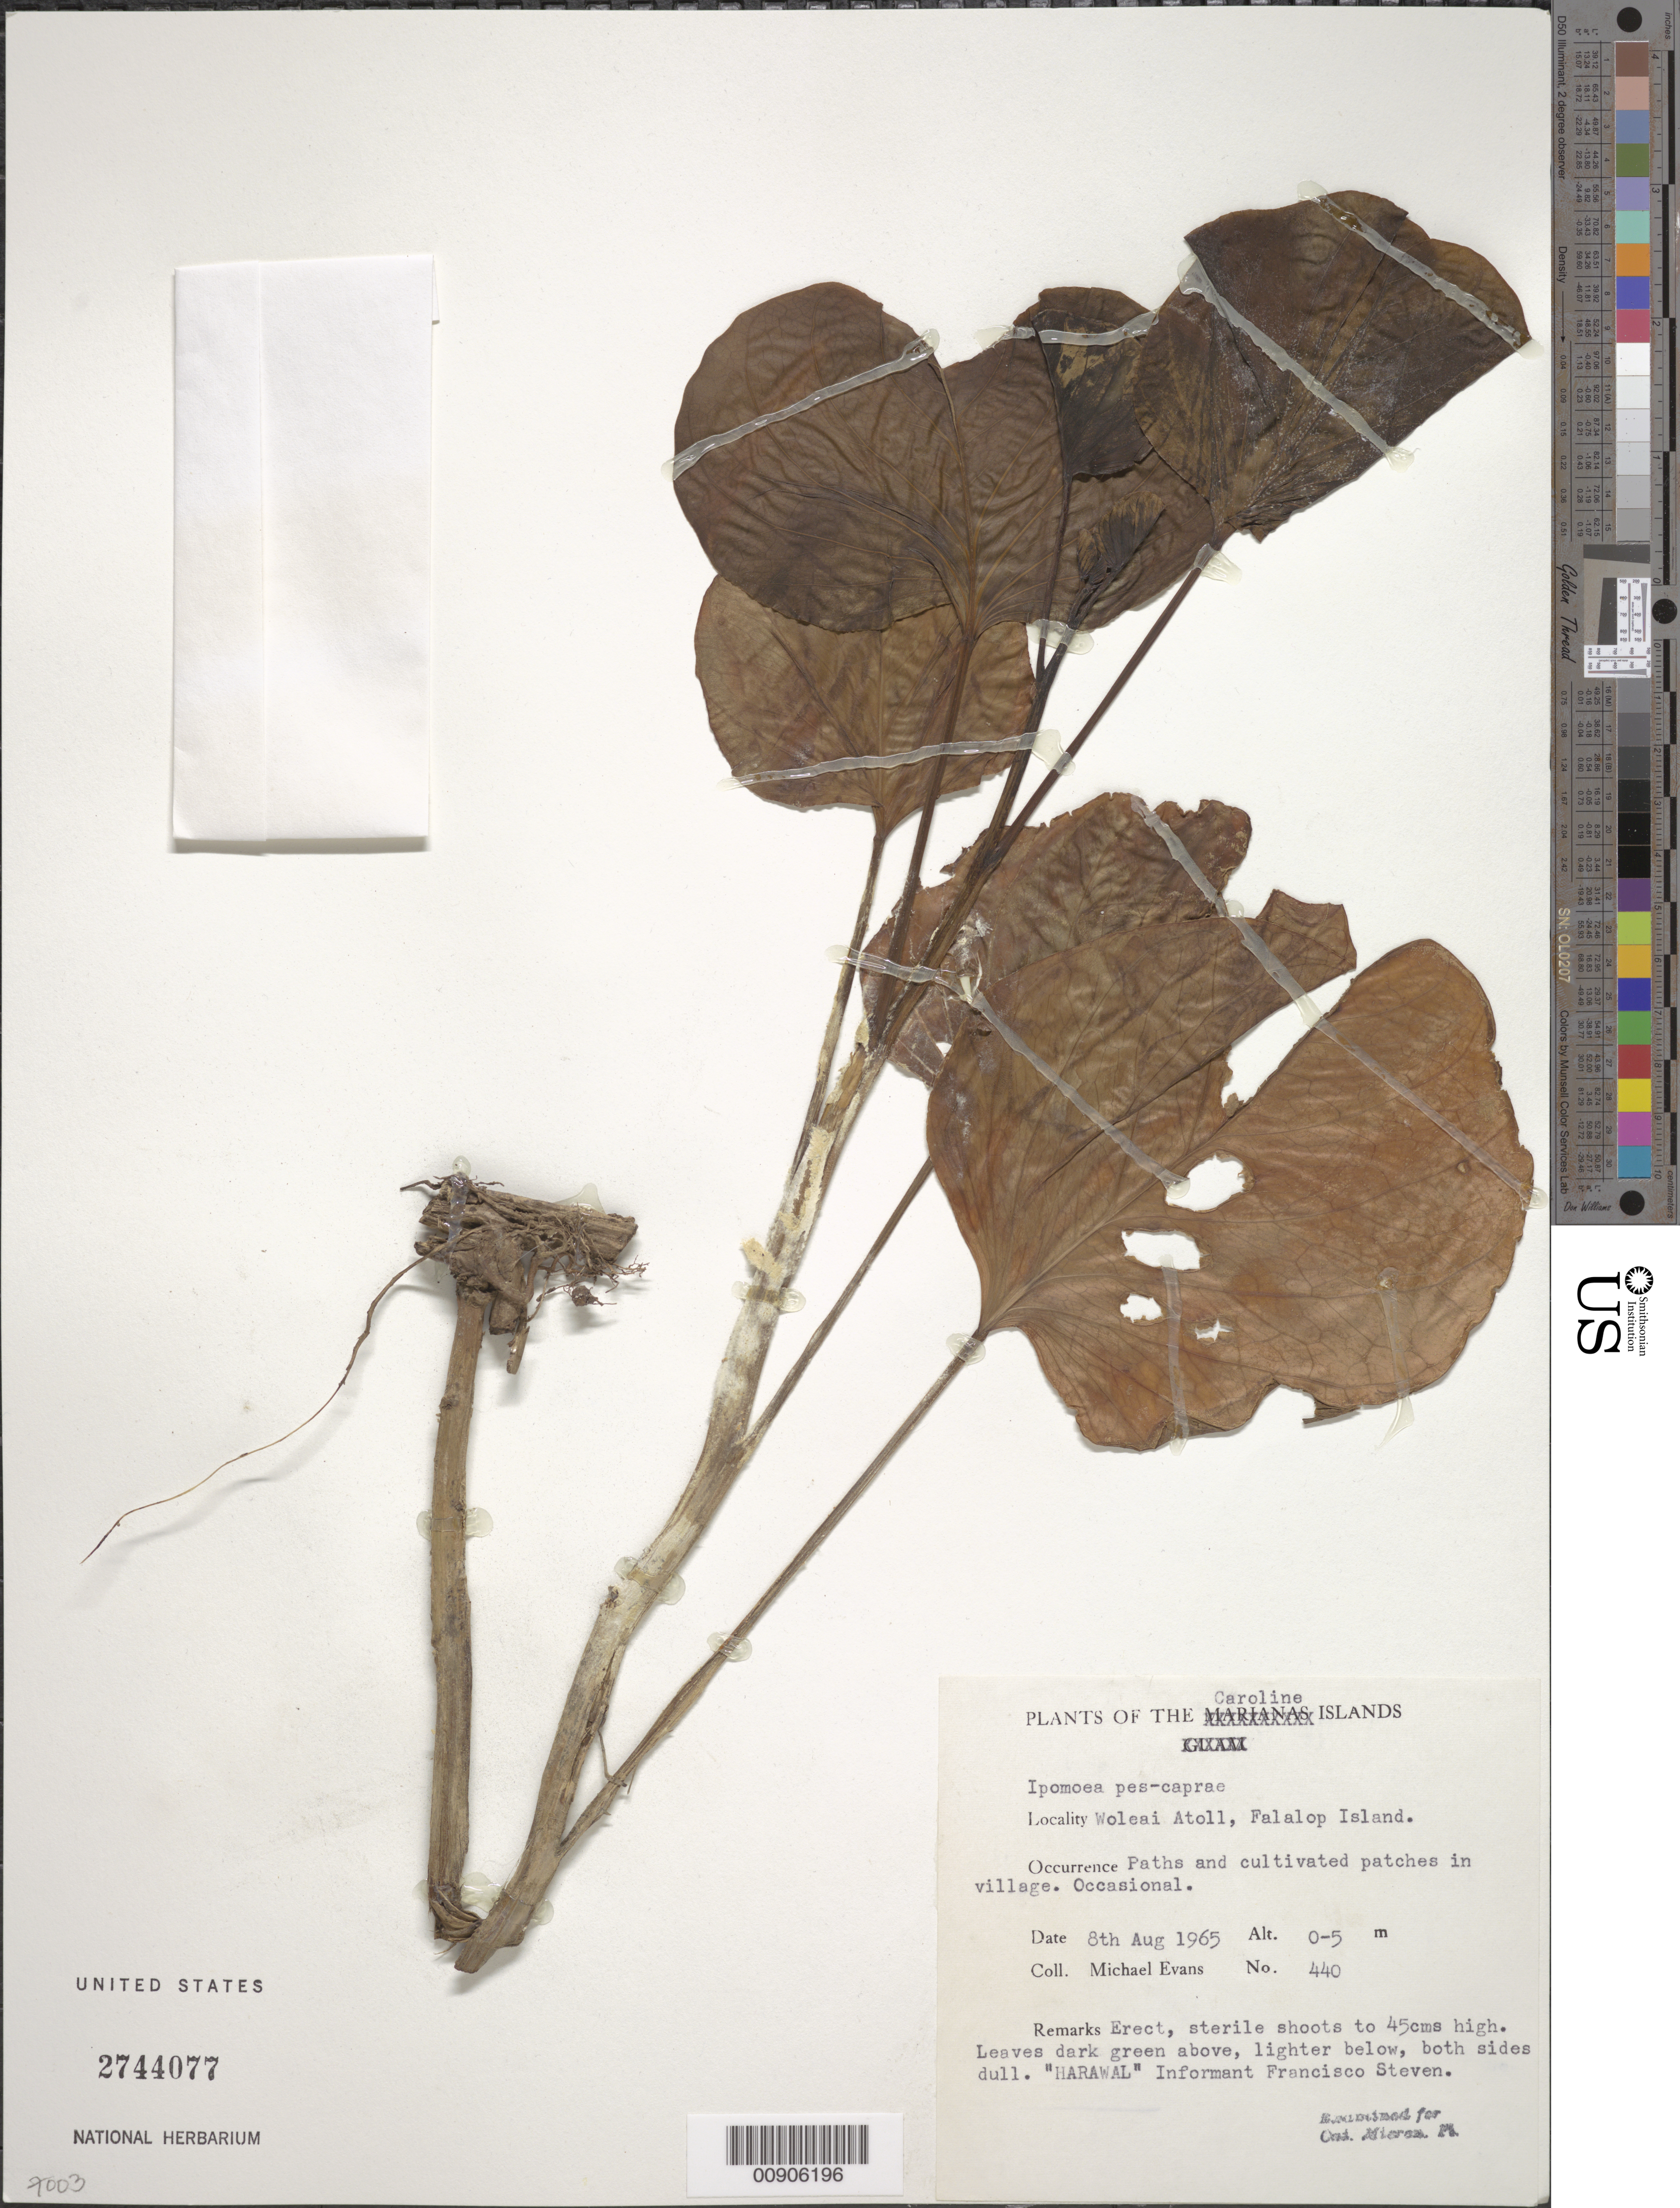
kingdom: Plantae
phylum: Tracheophyta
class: Magnoliopsida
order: Solanales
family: Convolvulaceae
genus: Ipomoea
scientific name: Ipomoea pes-caprae subsp. brasiliensis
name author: (L.) Ooststr.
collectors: M. Evans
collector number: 440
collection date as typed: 08 Aug 1965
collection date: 1965-08-08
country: Micronesia, Federated States of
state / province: Yap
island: Woleai Atoll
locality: Falalop Islet.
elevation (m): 0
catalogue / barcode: US 2744077